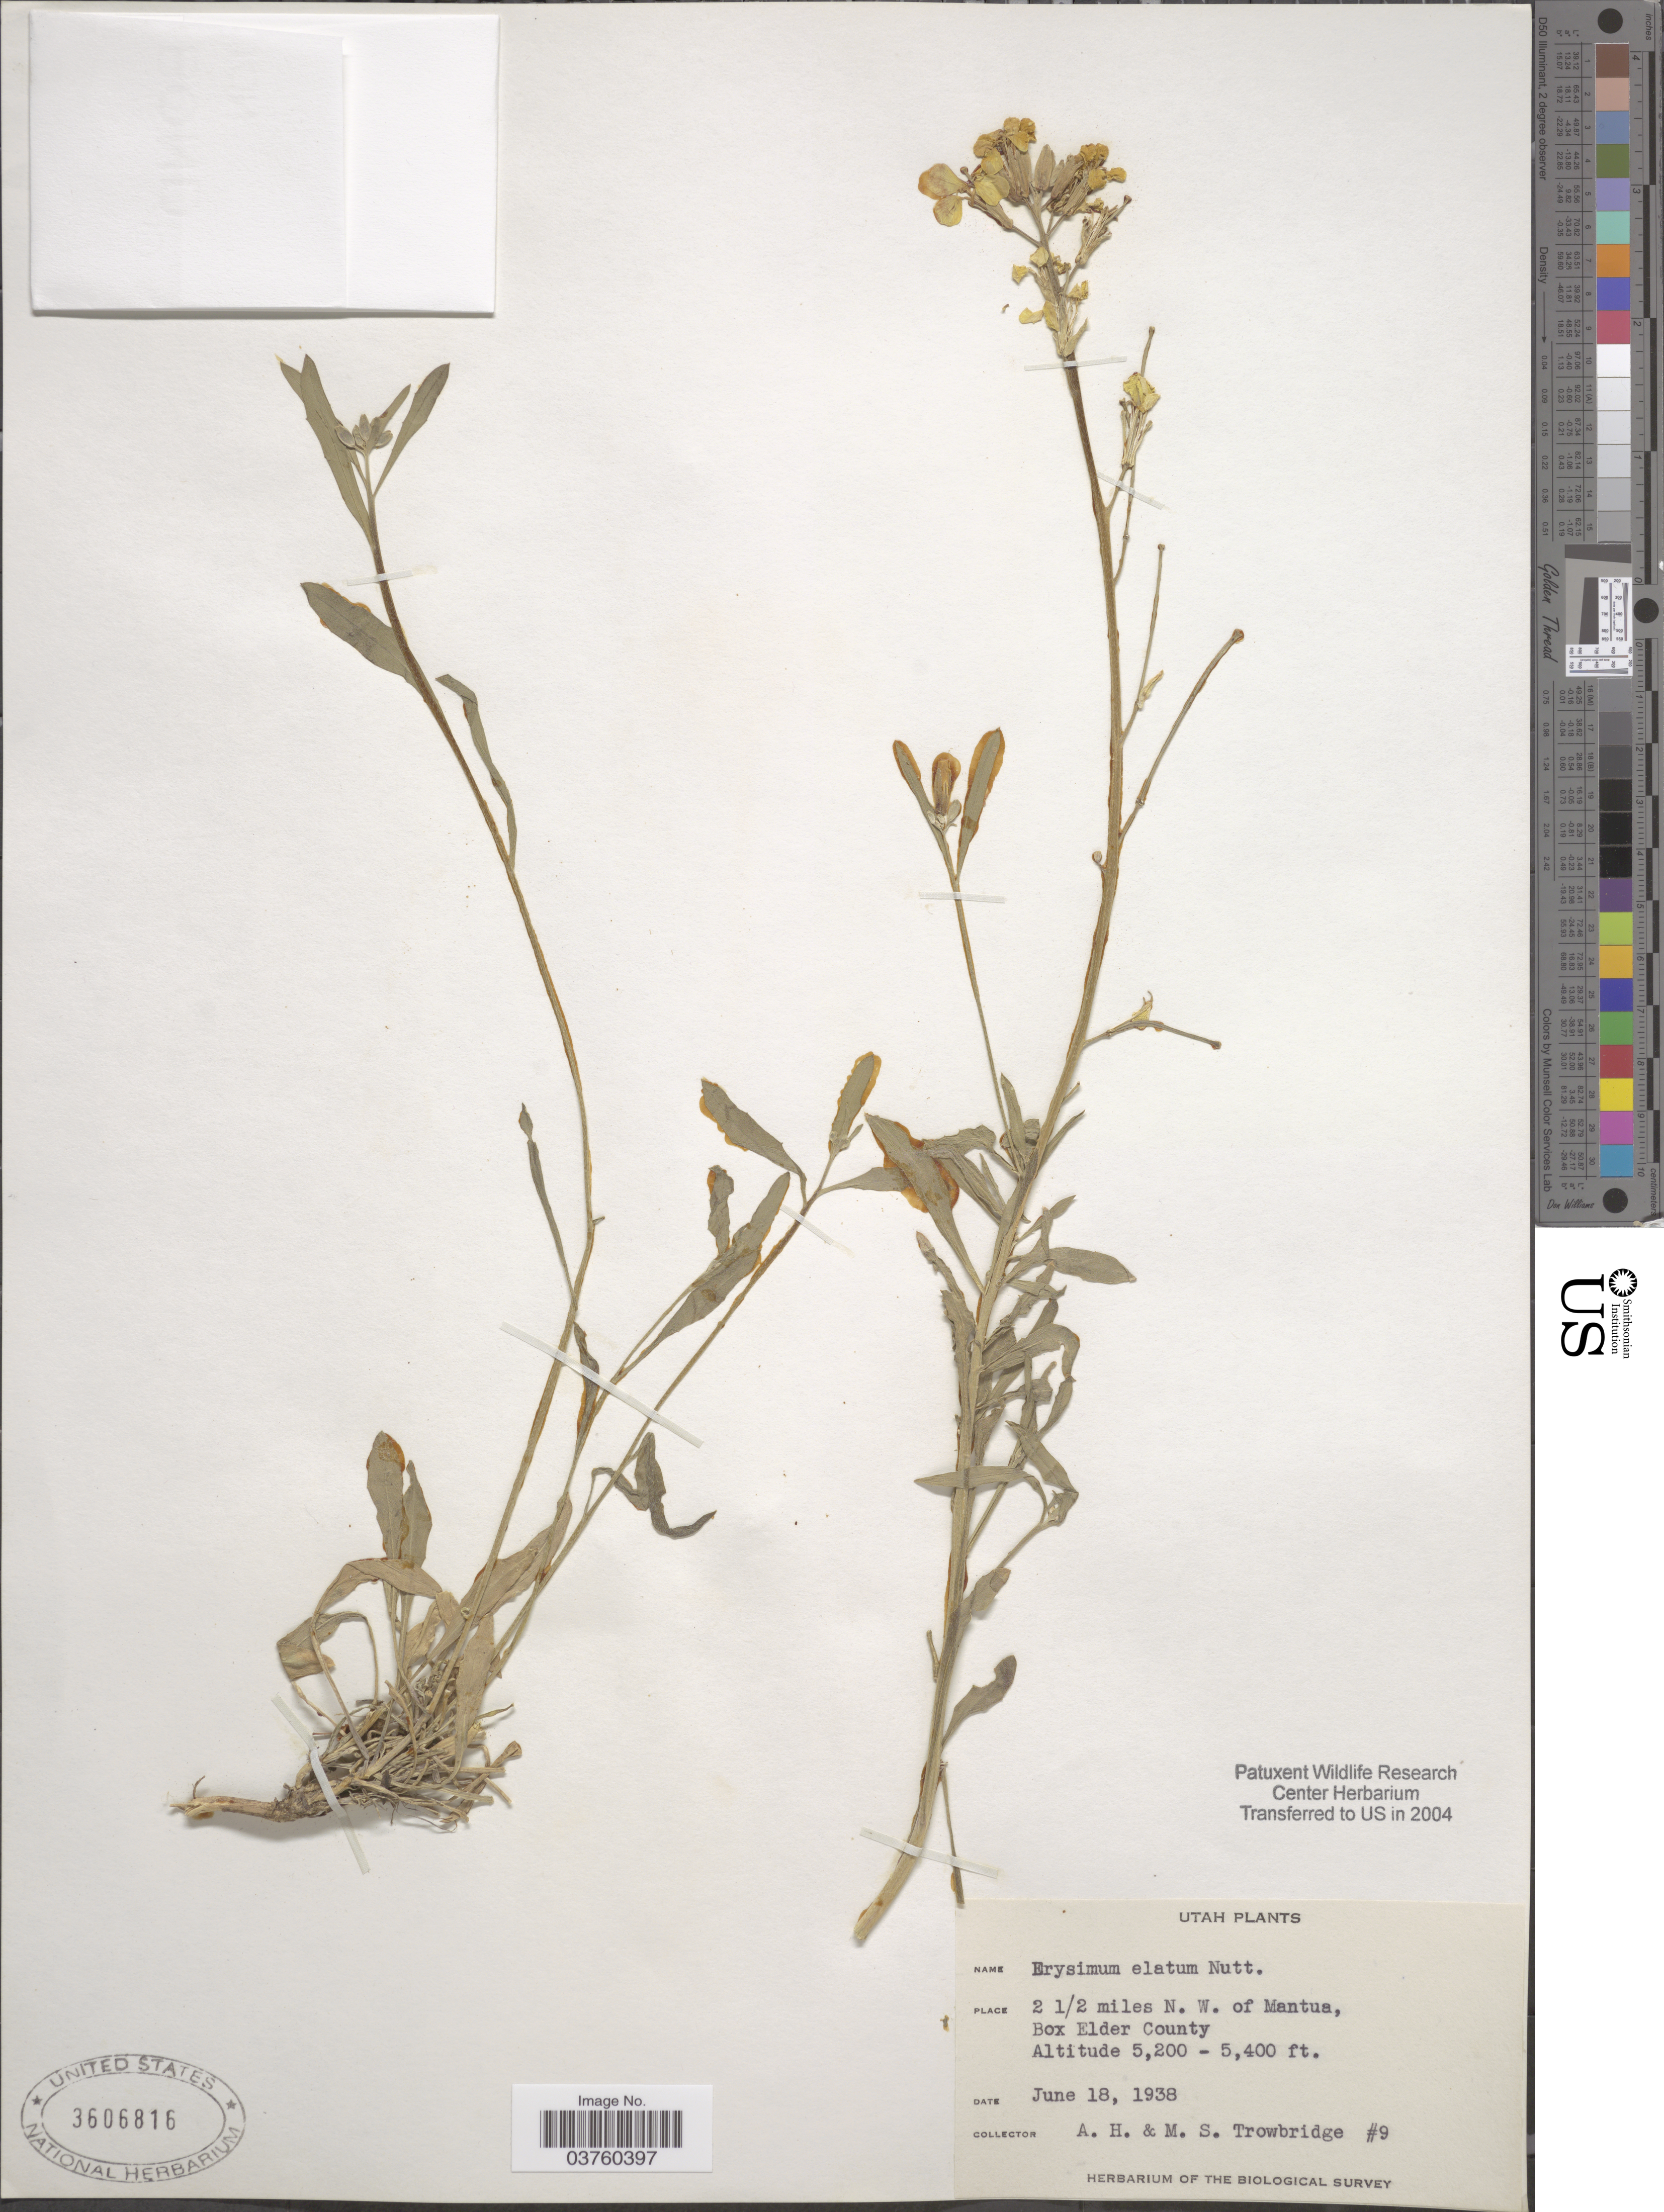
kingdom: Plantae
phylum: Tracheophyta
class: Magnoliopsida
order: Brassicales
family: Brassicaceae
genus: Erysimum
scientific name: Erysimum capitatum subsp. argillosum (Greene) R.A. Price comb. nov. ined.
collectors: A. H. Trowbridge & M. Trowbridge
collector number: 9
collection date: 1938-06-18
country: United States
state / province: Utah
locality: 2 1/2 miles N. W. of Mantua, Box Elder County.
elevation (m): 1585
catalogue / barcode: US 3606816